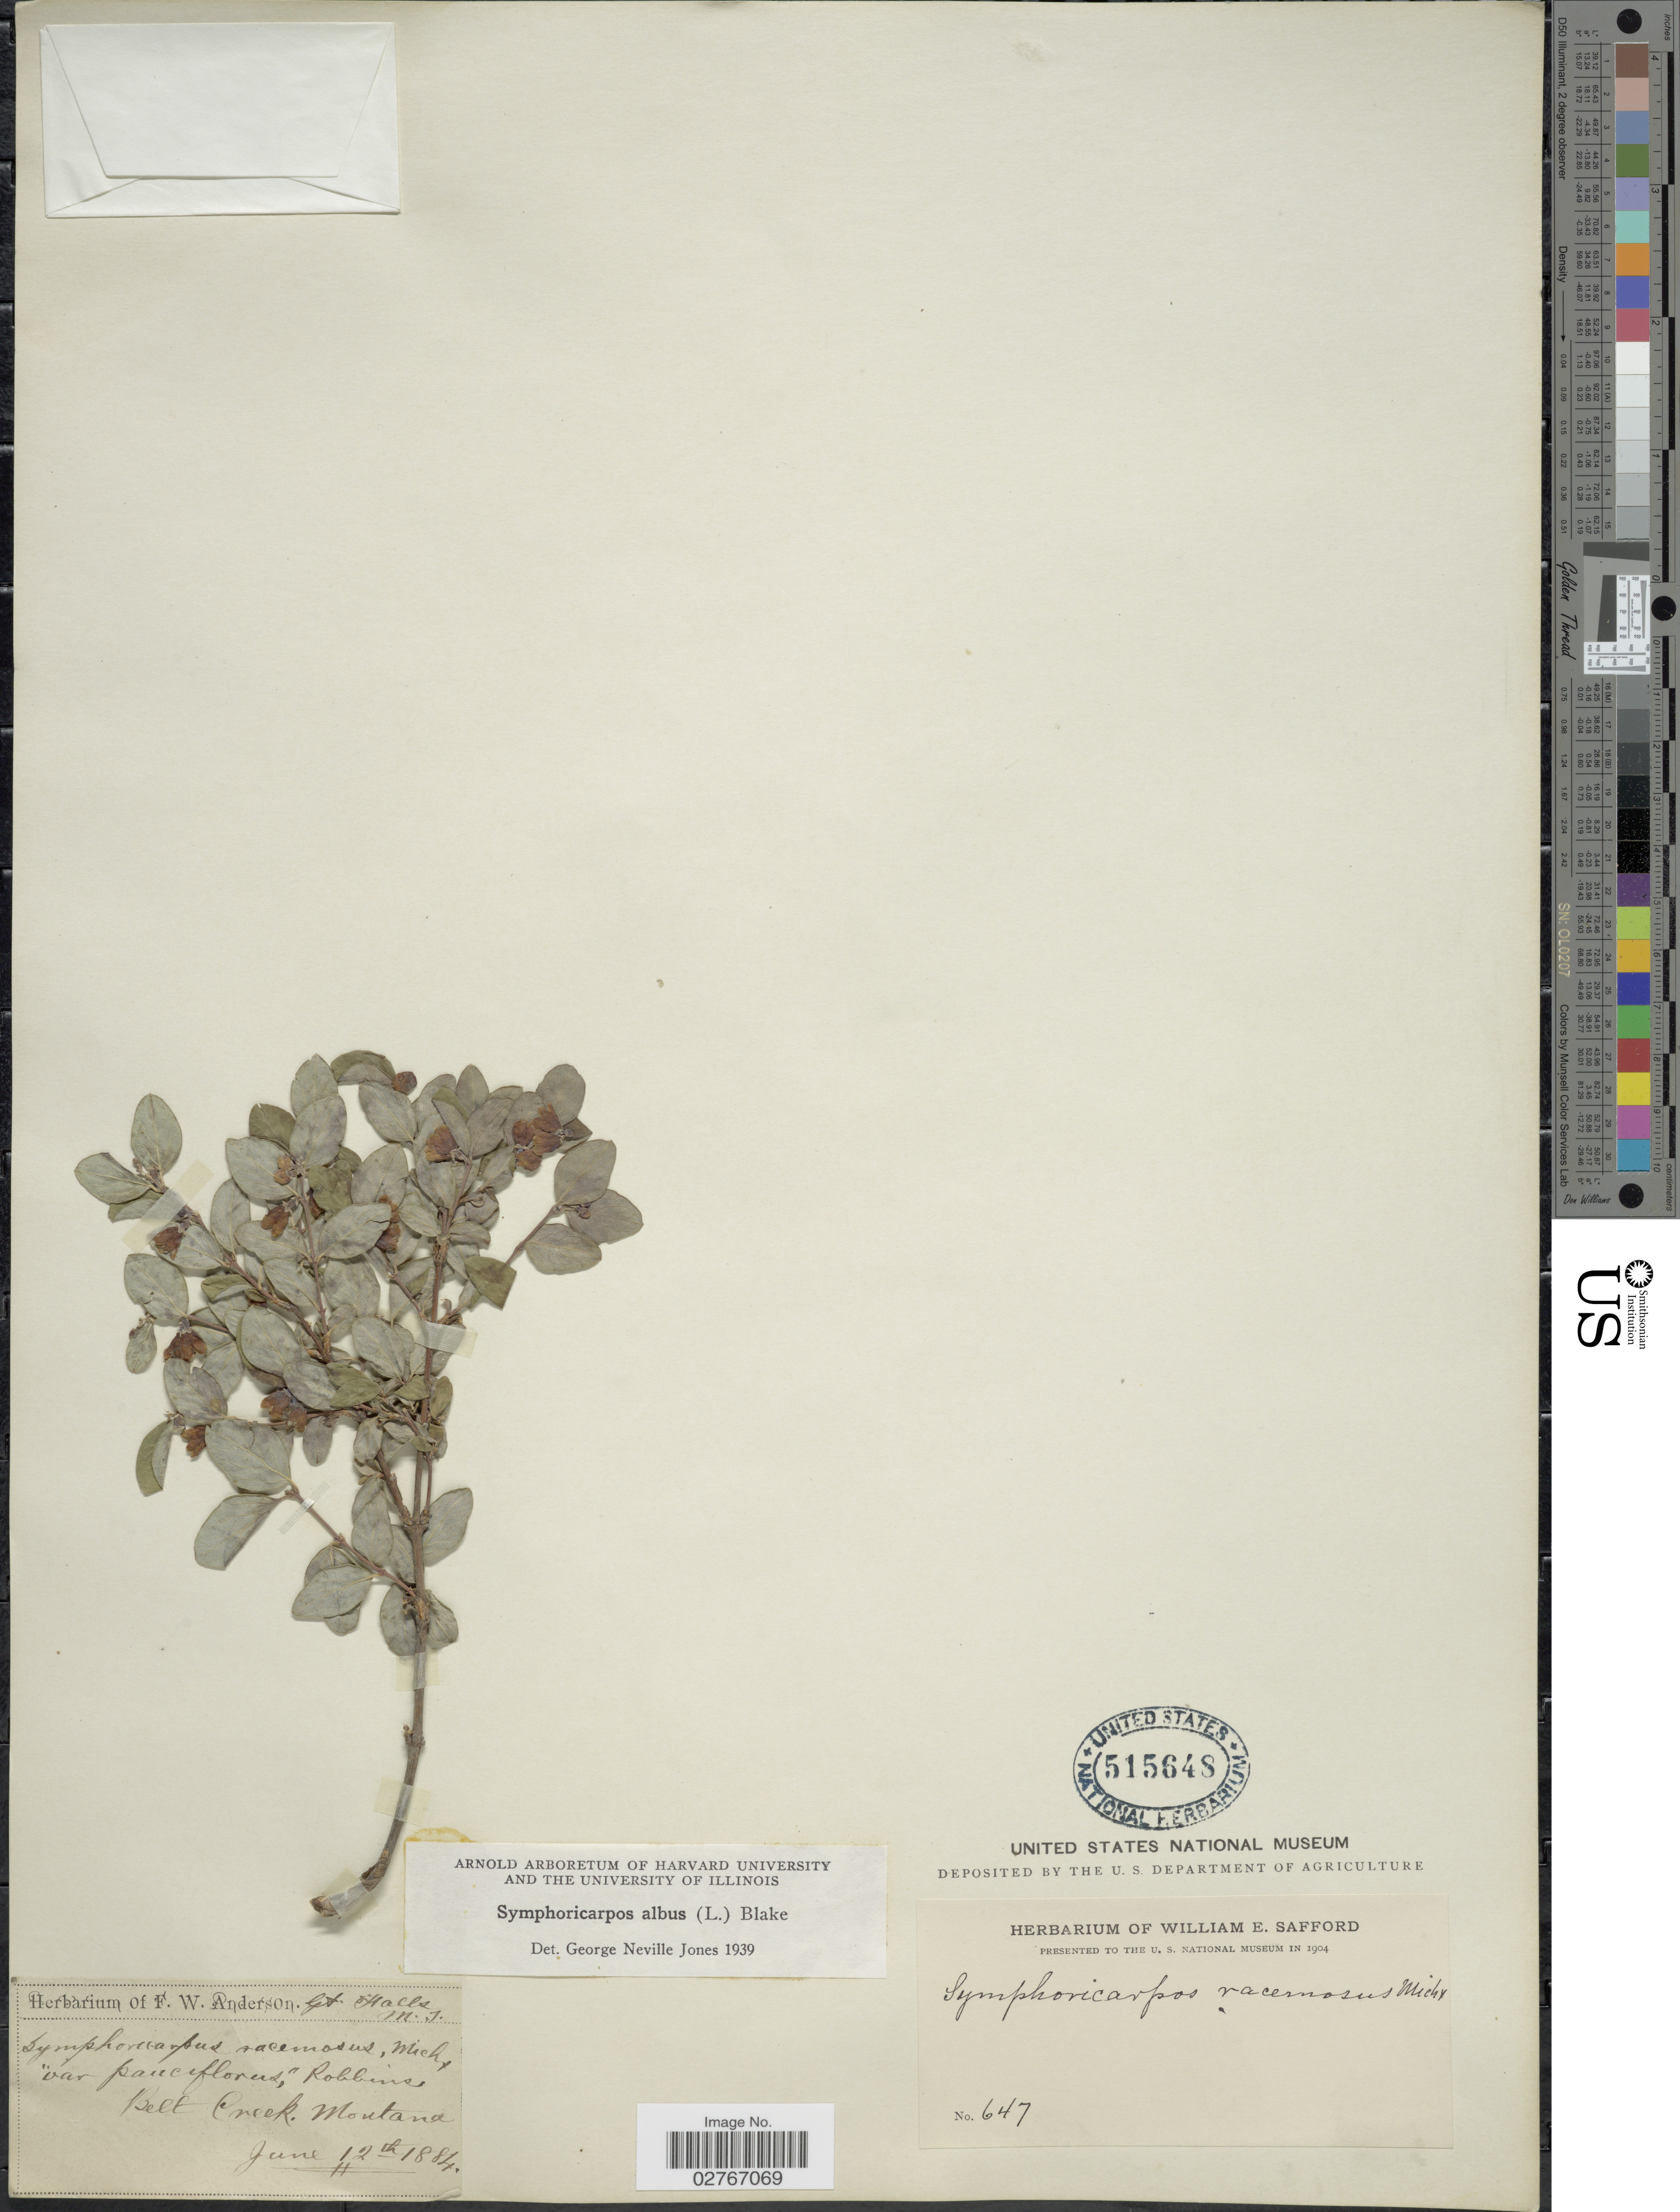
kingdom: Plantae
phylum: Tracheophyta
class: Magnoliopsida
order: Dipsacales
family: Caprifoliaceae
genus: Symphoricarpos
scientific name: Symphoricarpos albus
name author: (L.) S.F. Blake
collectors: M. Halls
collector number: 647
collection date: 1884-06-12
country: United States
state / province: Montana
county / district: Cascade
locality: Belt Creek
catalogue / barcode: US 515648